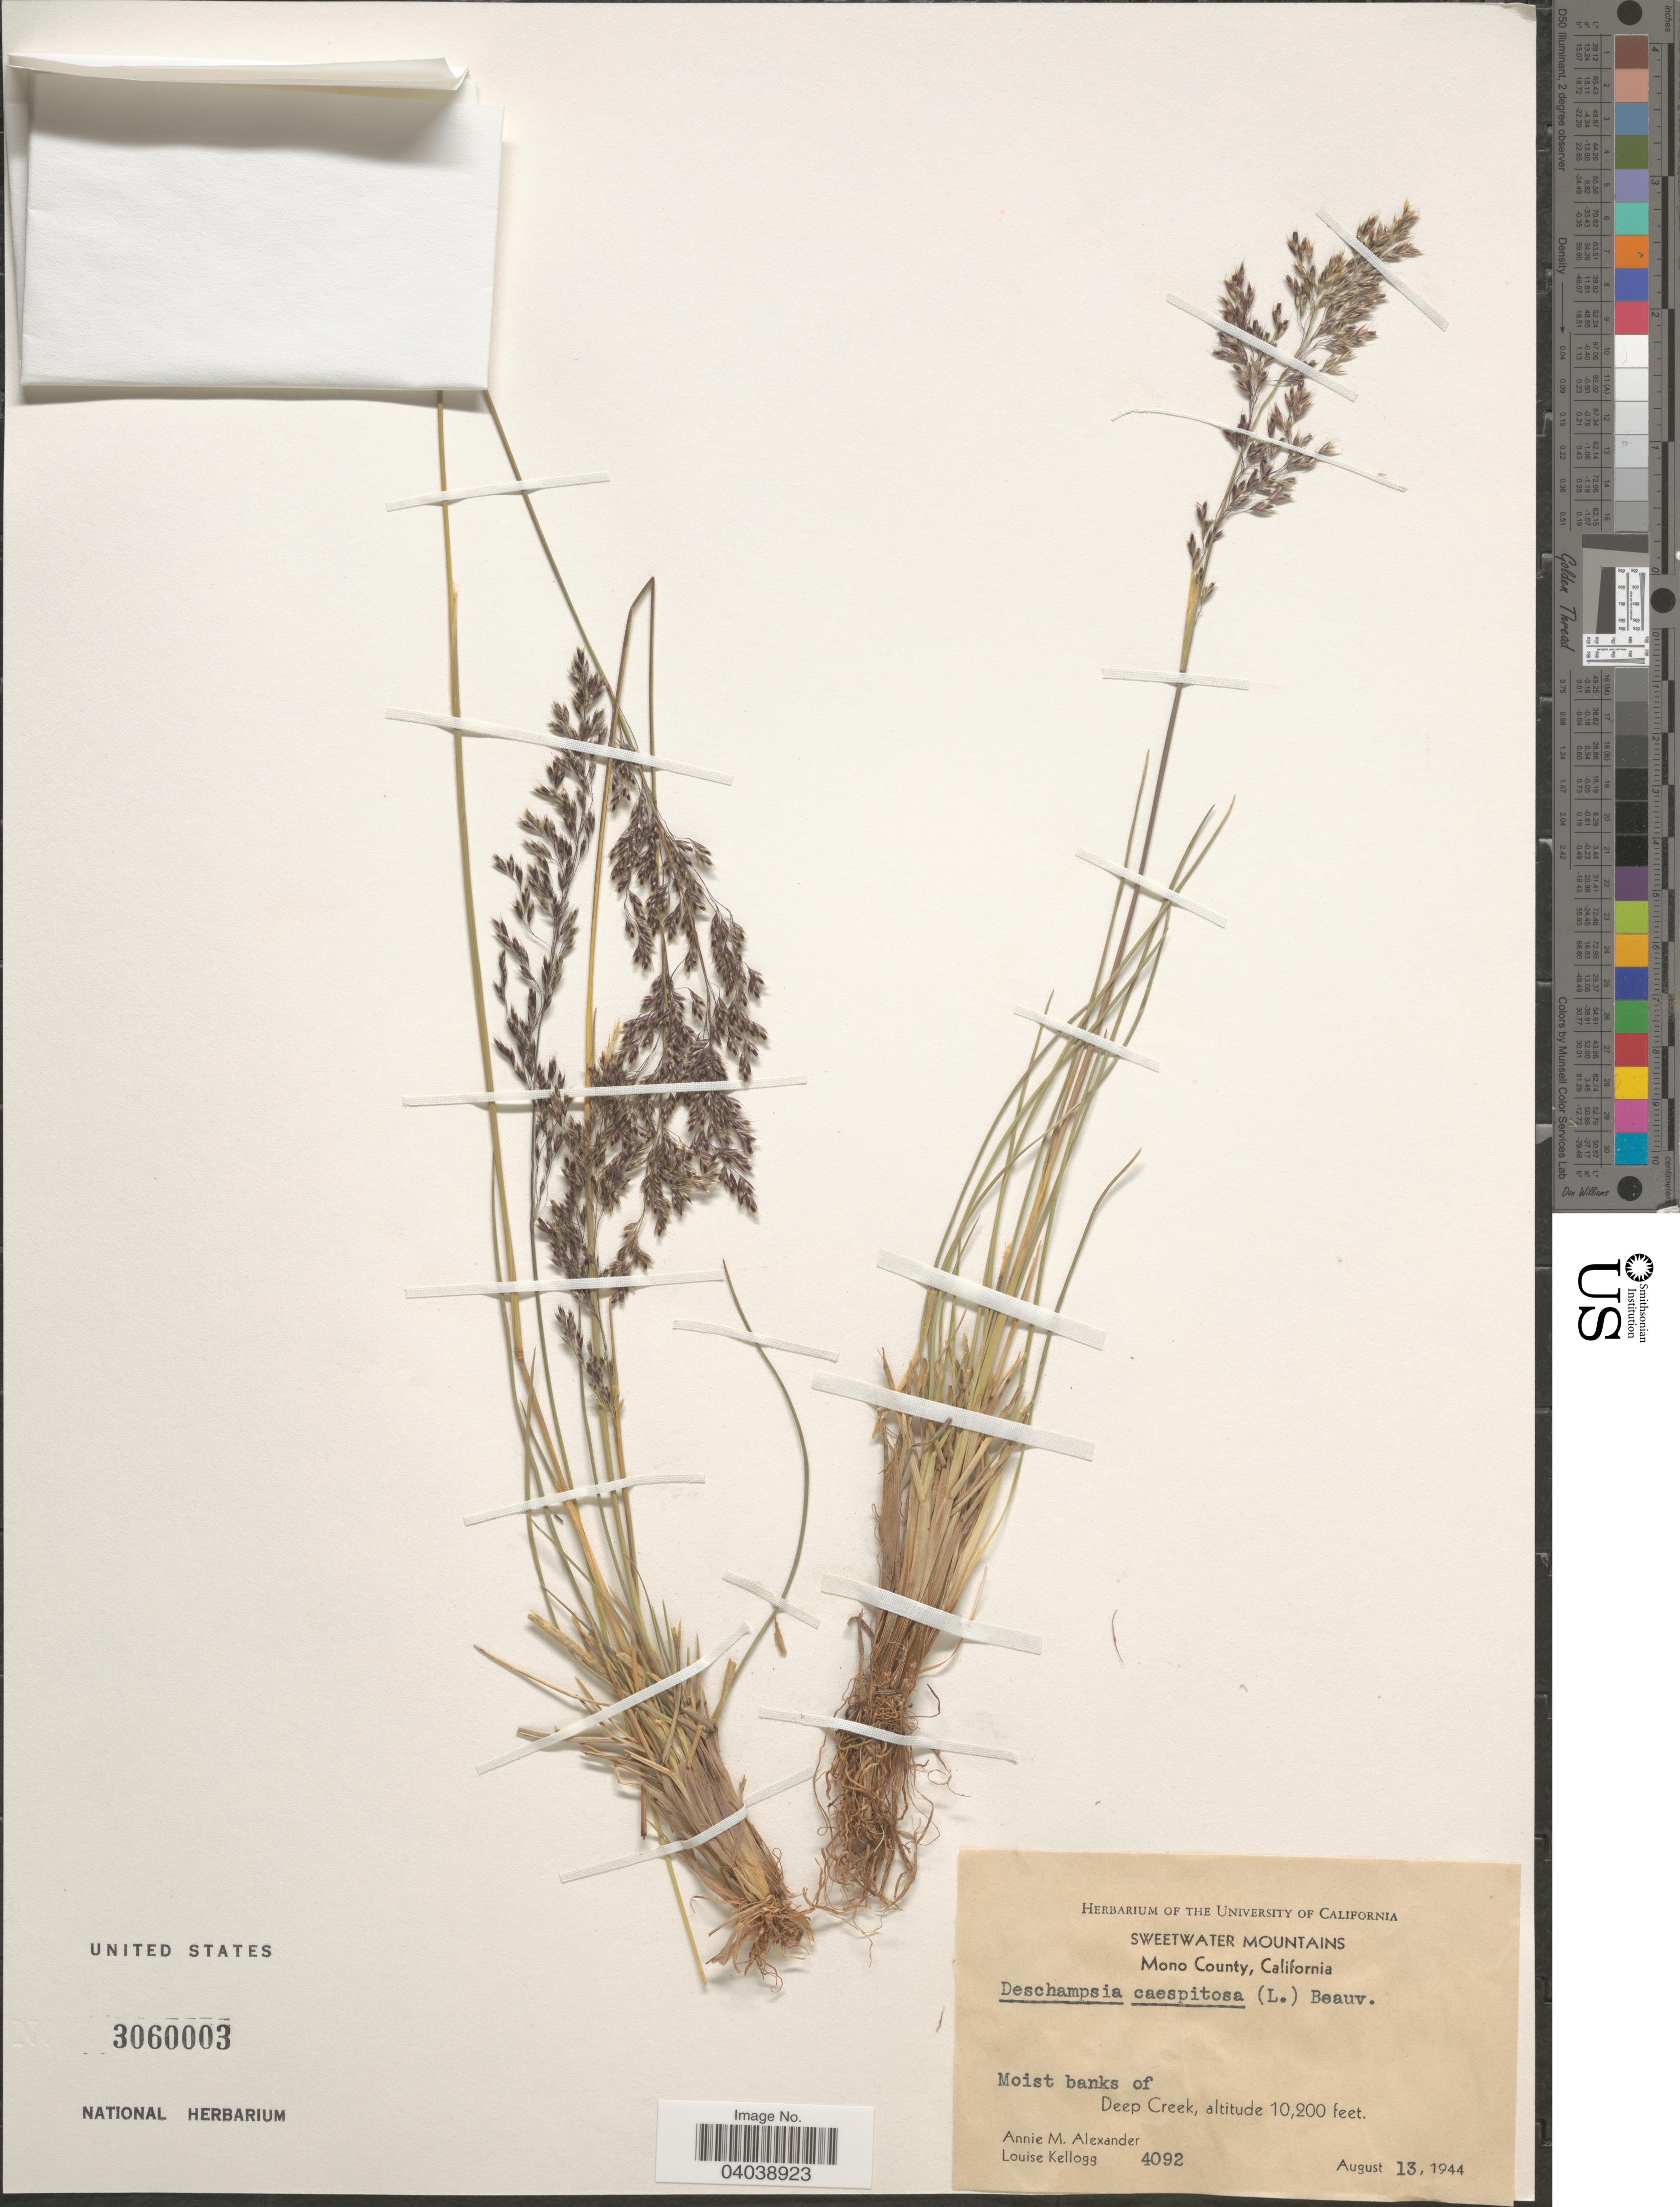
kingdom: Plantae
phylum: Tracheophyta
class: Liliopsida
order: Poales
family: Poaceae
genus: Deschampsia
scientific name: Deschampsia cespitosa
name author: (L.) P. Beauv.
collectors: A. M. Alexander & L. Kellogg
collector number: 4092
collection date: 1944-08-13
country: United States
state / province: California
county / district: Mono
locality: Sweetwater Mountains. Mono County. Moist banks of Deep Creek.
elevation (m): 3109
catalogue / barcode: US 3060003